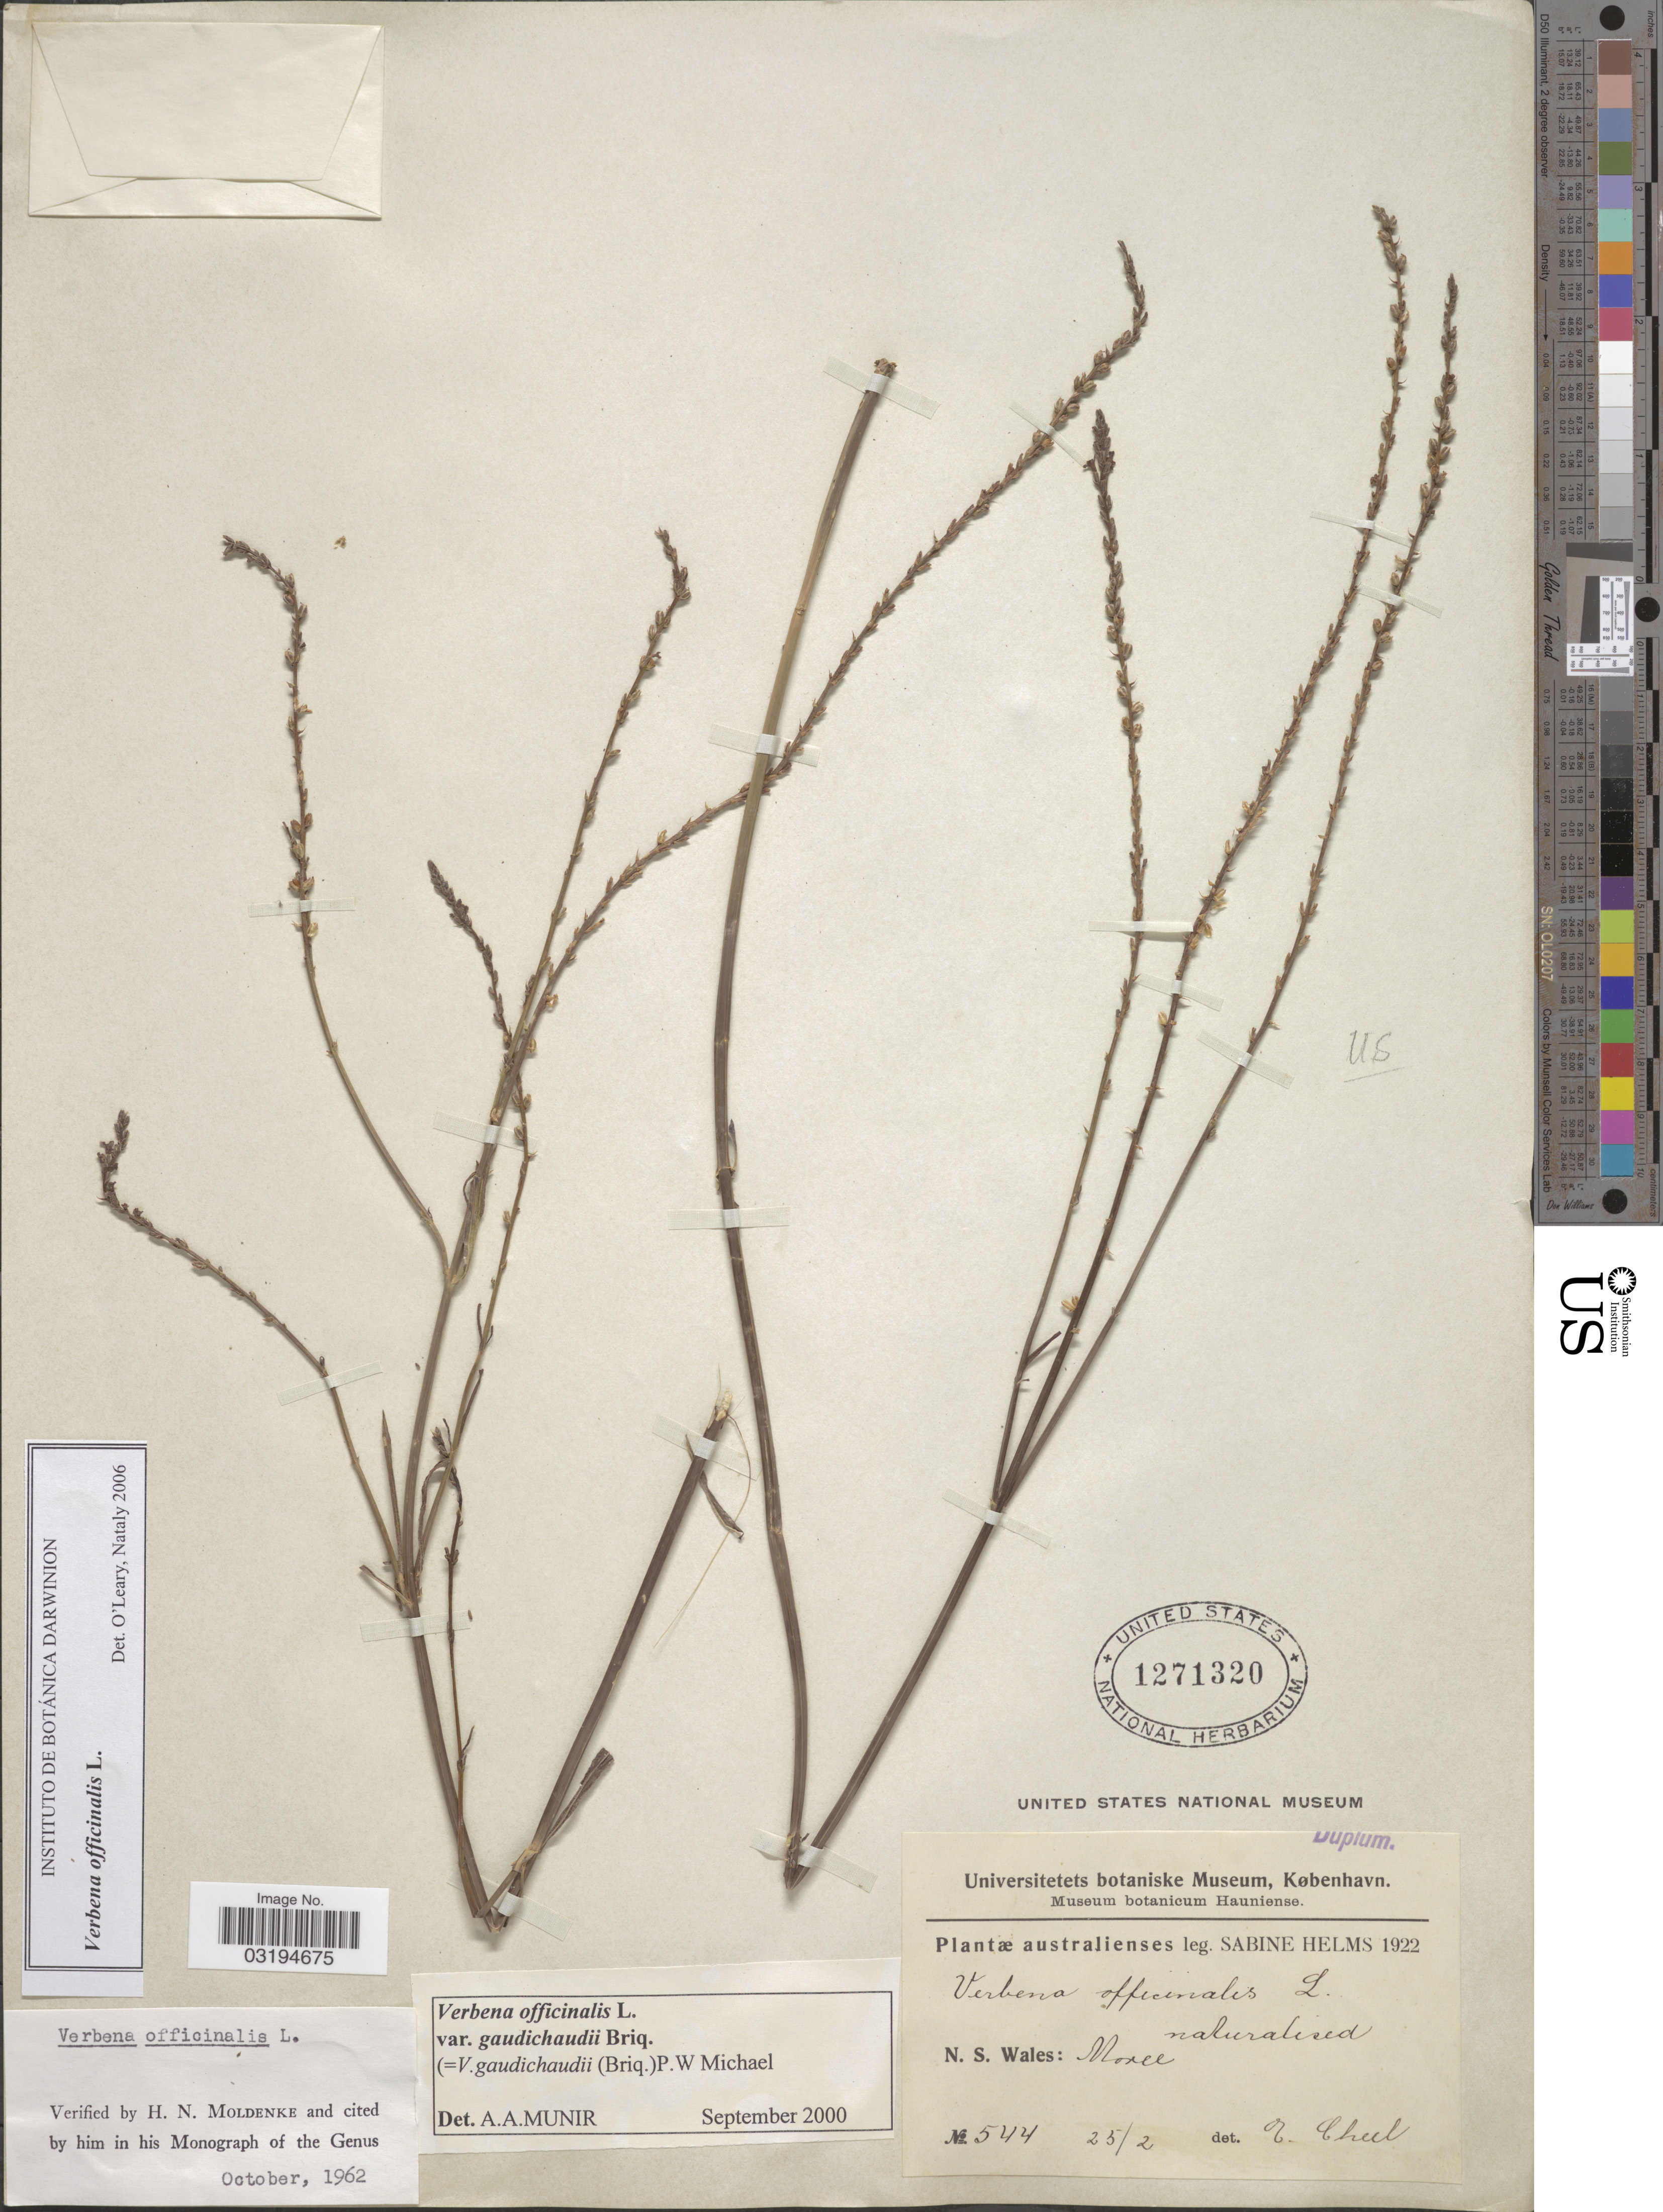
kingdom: Plantae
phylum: Tracheophyta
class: Magnoliopsida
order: Lamiales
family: Verbenaceae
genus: Verbena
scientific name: Verbena officinalis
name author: L.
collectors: S. Helms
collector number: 544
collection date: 1922-02-25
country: Australia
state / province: New South Wales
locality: Moree.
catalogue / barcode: US 1271320